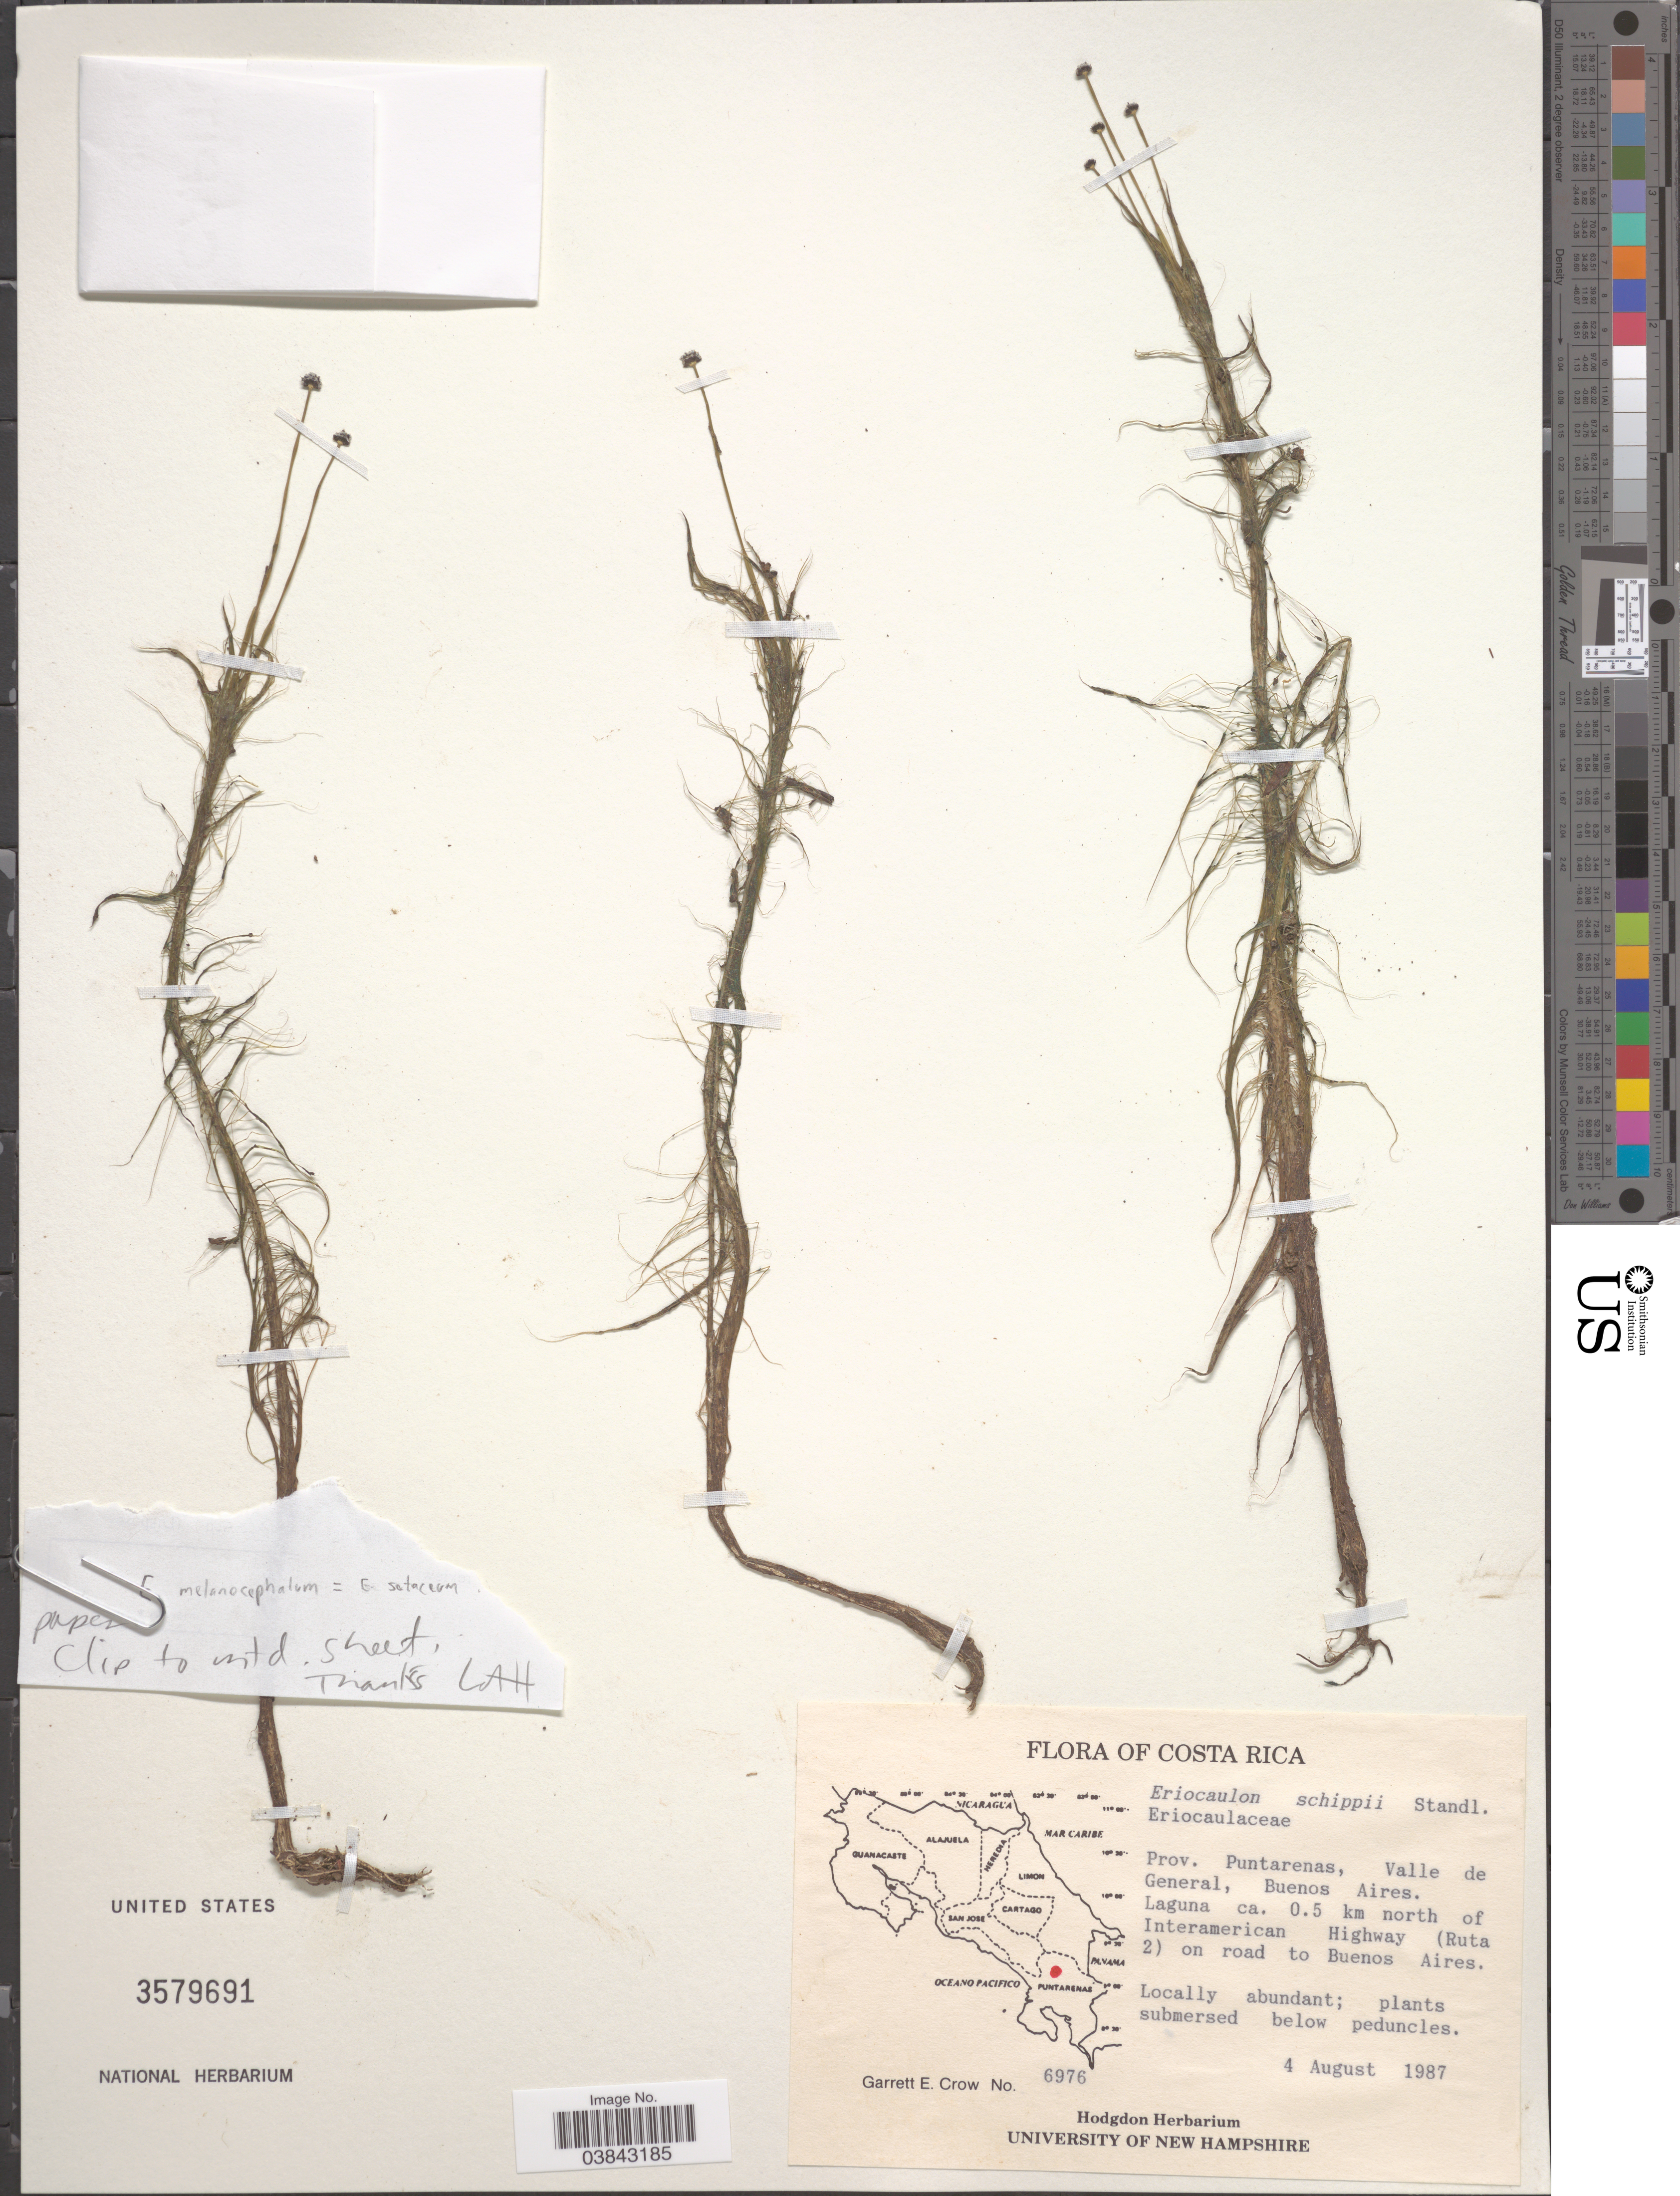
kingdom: Plantae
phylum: Tracheophyta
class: Liliopsida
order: Poales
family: Eriocaulaceae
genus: Eriocaulon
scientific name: Eriocaulon melanocephalum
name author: Kunth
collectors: G. E. Crow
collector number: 6976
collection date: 1987-08-04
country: Costa Rica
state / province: Puntarenas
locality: Valle de General, Buenos Aires. Laguna ca. 0.5 km north of Interamerican Highway (Ruta 2) on road to Buenos Aires.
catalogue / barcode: US 3579691